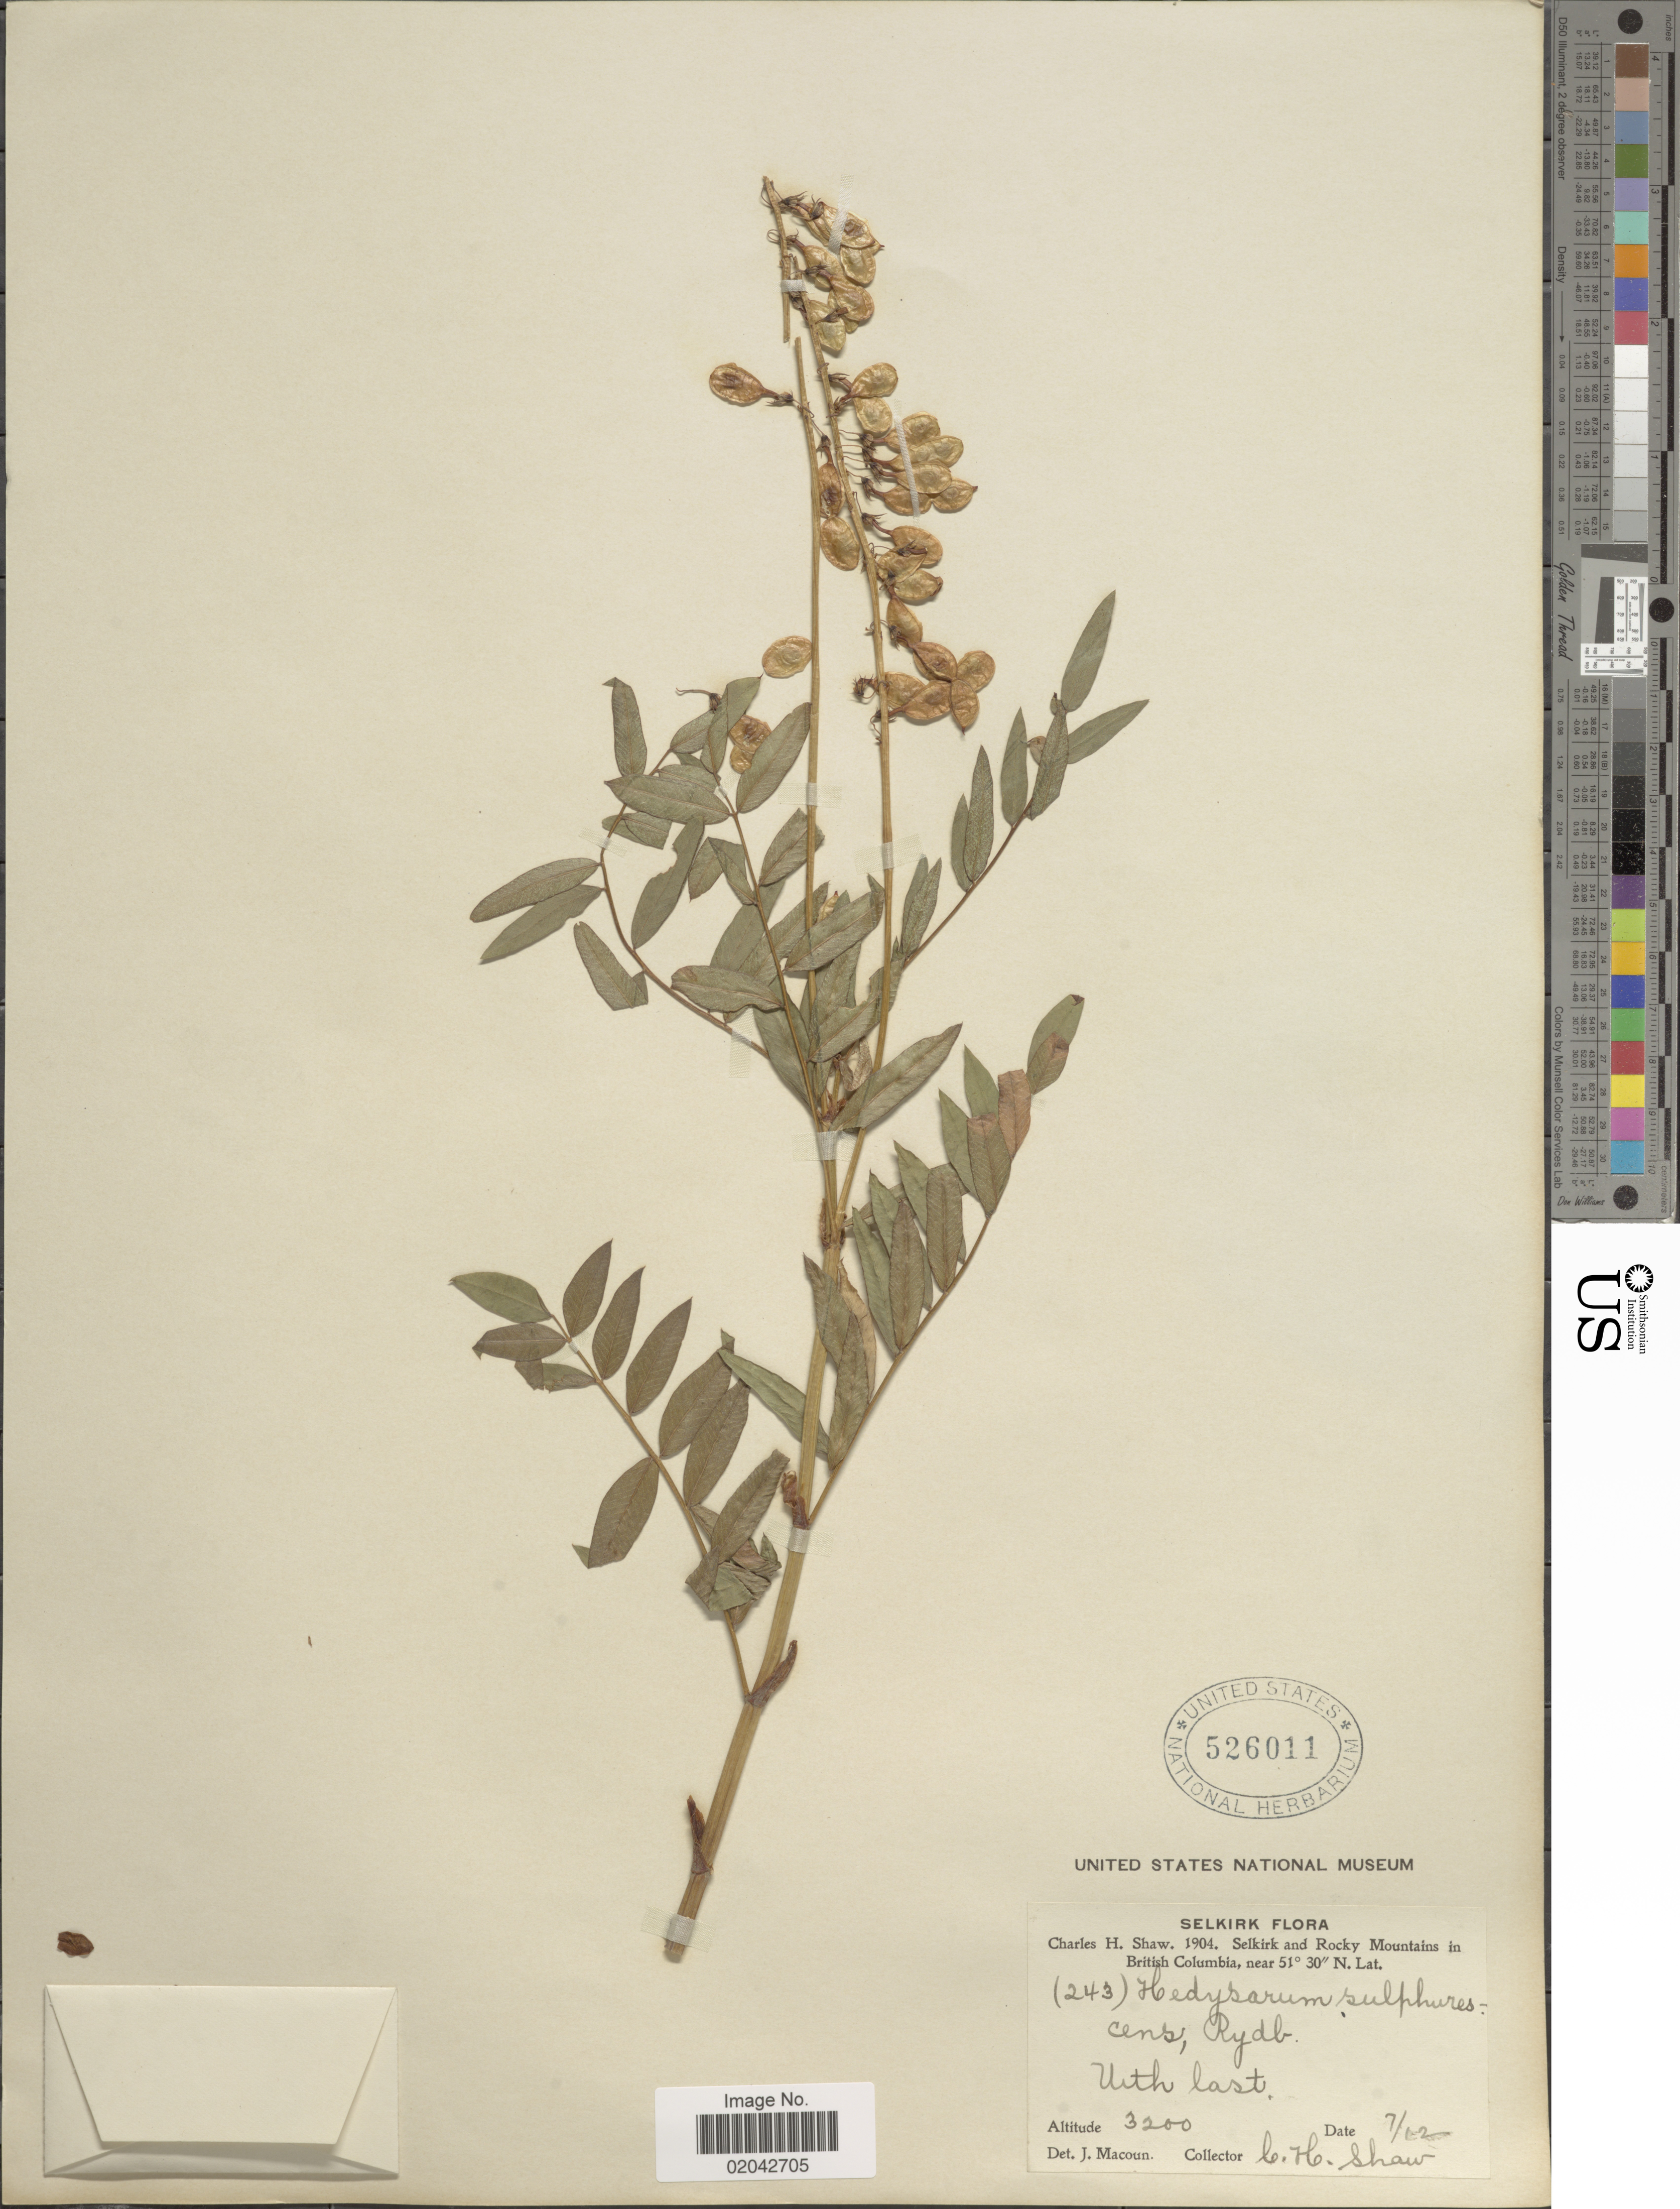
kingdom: Plantae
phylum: Tracheophyta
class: Magnoliopsida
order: Fabales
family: Fabaceae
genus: Hedysarum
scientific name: Hedysarum sulphurescens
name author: Rydb.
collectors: C. H. Shaw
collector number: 243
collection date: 1904-07-12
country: Canada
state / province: British Columbia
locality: Selkirk and Rocky Mountains in British Columbia, Uith last.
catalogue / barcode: US 526011